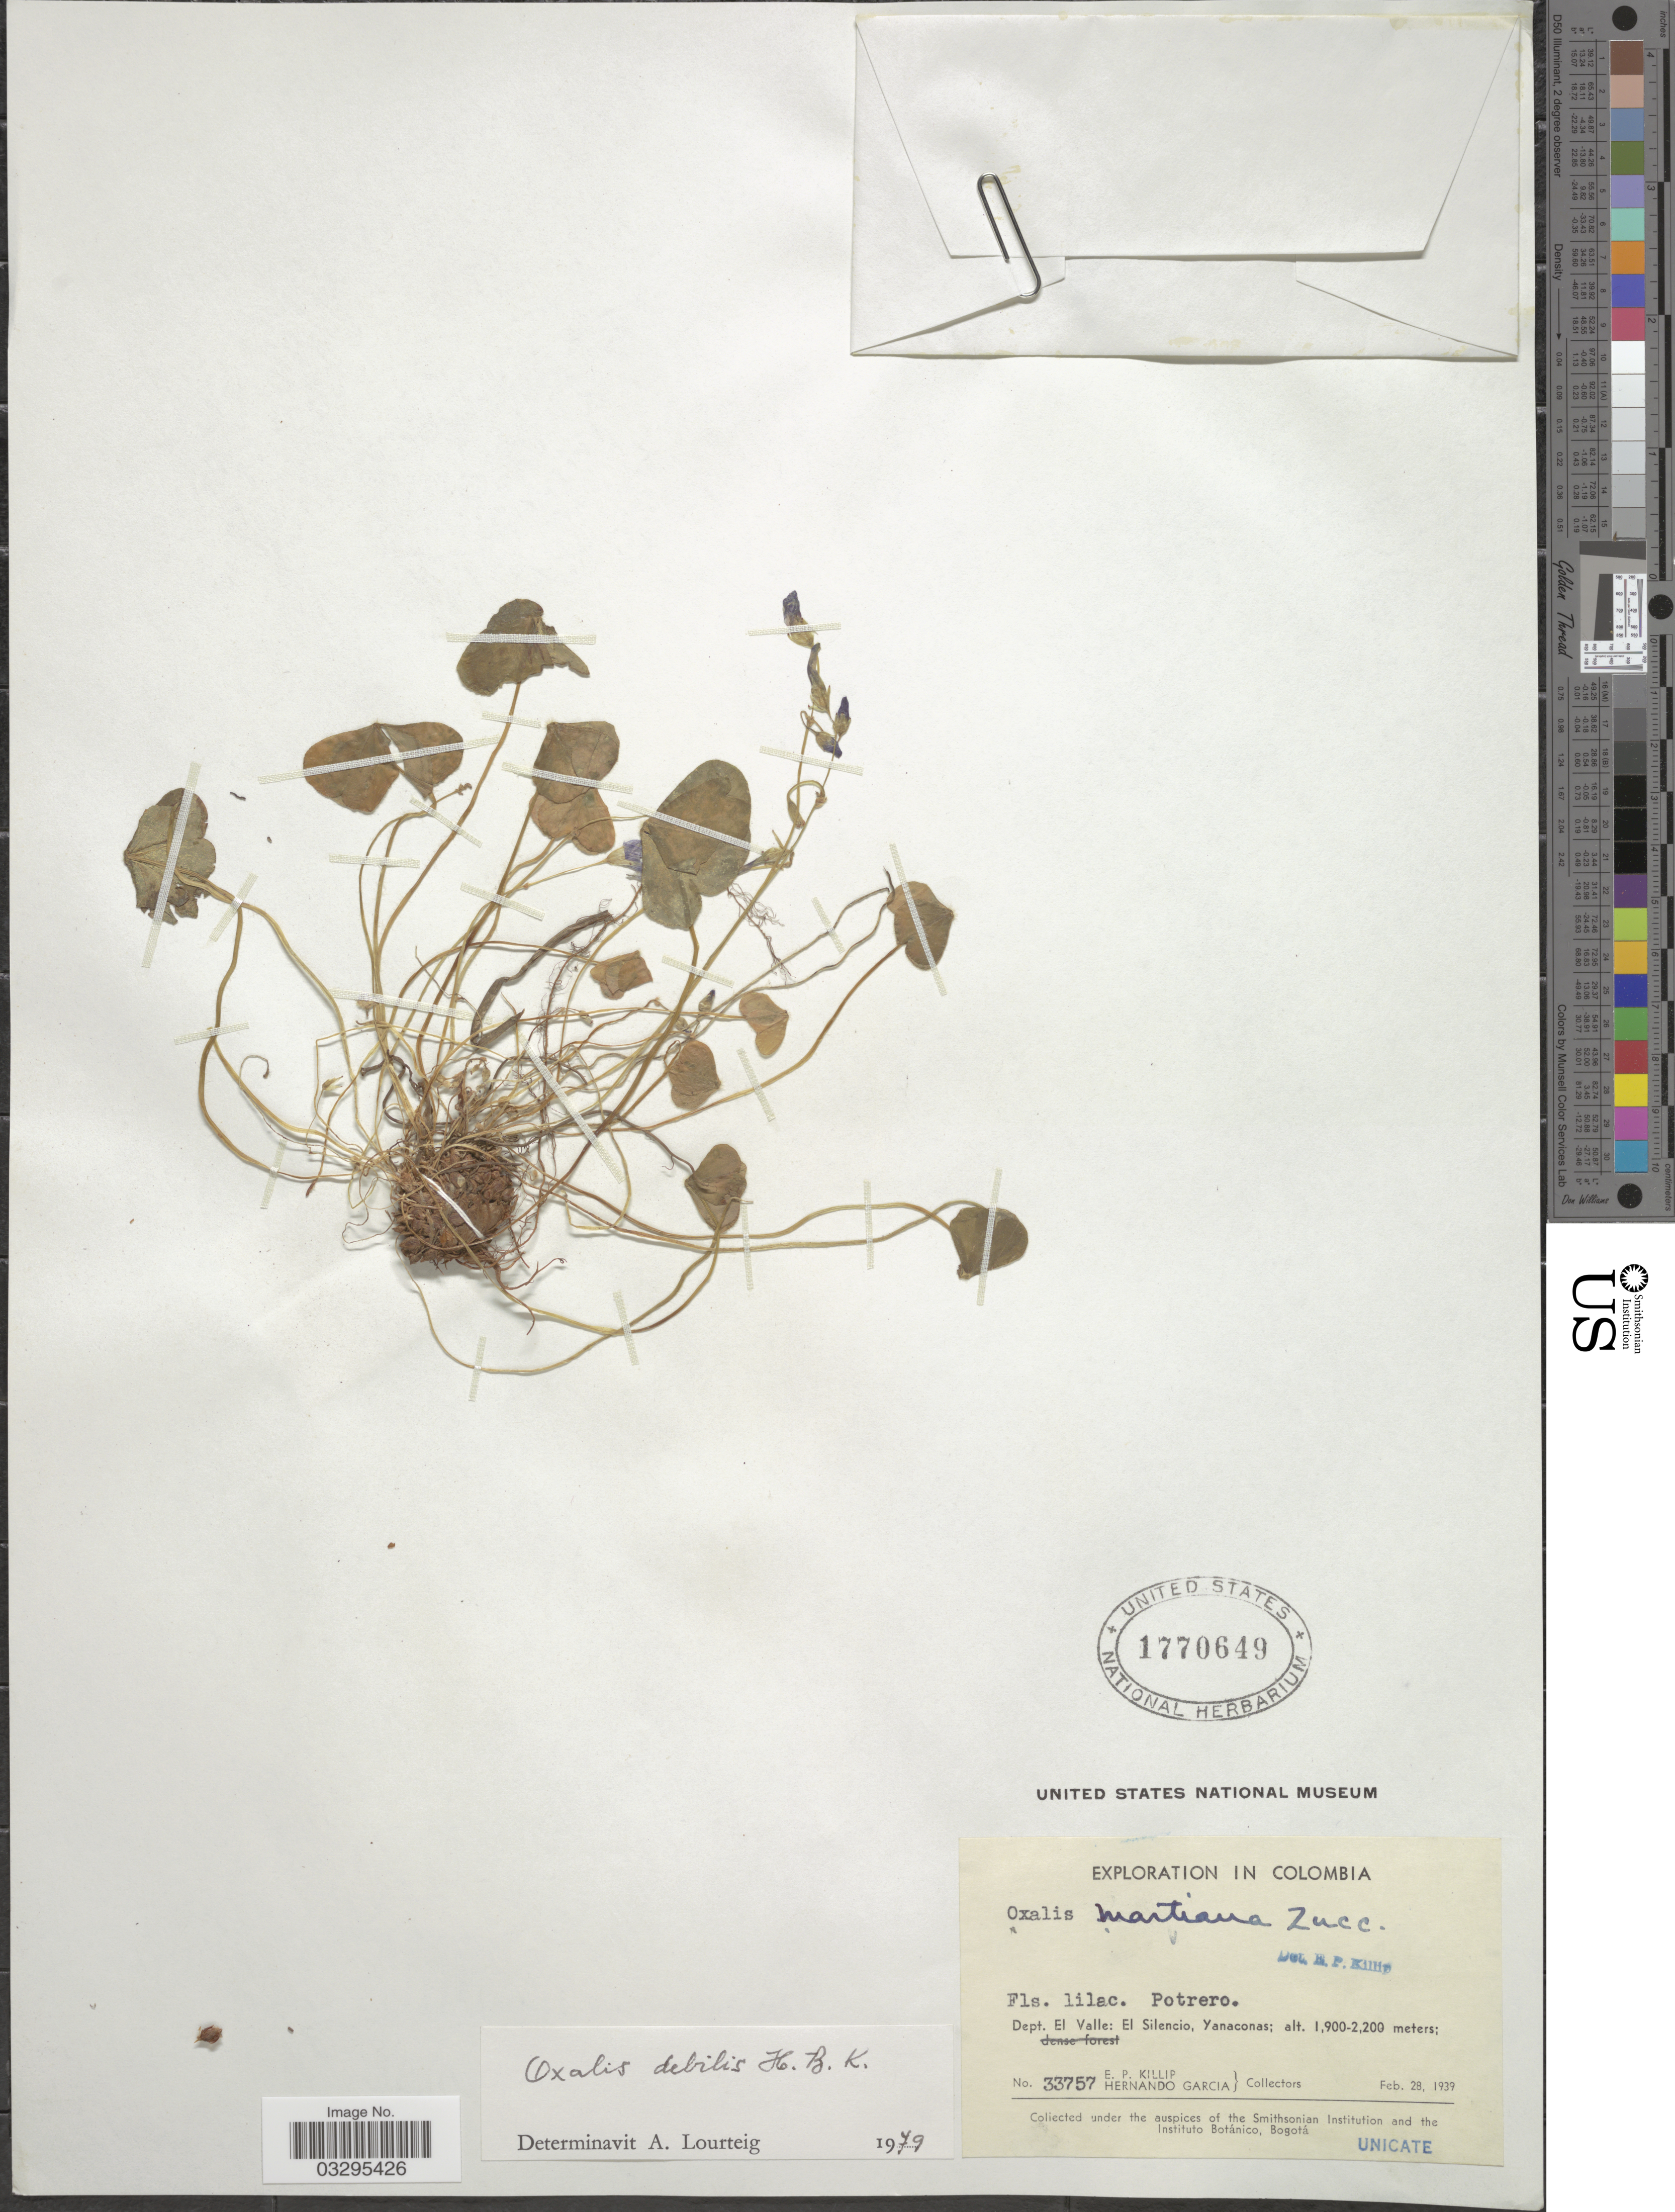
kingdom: Plantae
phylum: Tracheophyta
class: Magnoliopsida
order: Oxalidales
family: Oxalidaceae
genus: Oxalis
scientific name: Oxalis debilis var. debilis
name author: Kunth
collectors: E. P. Killip & H. Garcia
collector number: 33757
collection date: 1939-02-28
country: Colombia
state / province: Valle del Cauca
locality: Dept. El Valle: El Silenciom Yanaconas.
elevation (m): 1900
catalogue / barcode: US 1770649